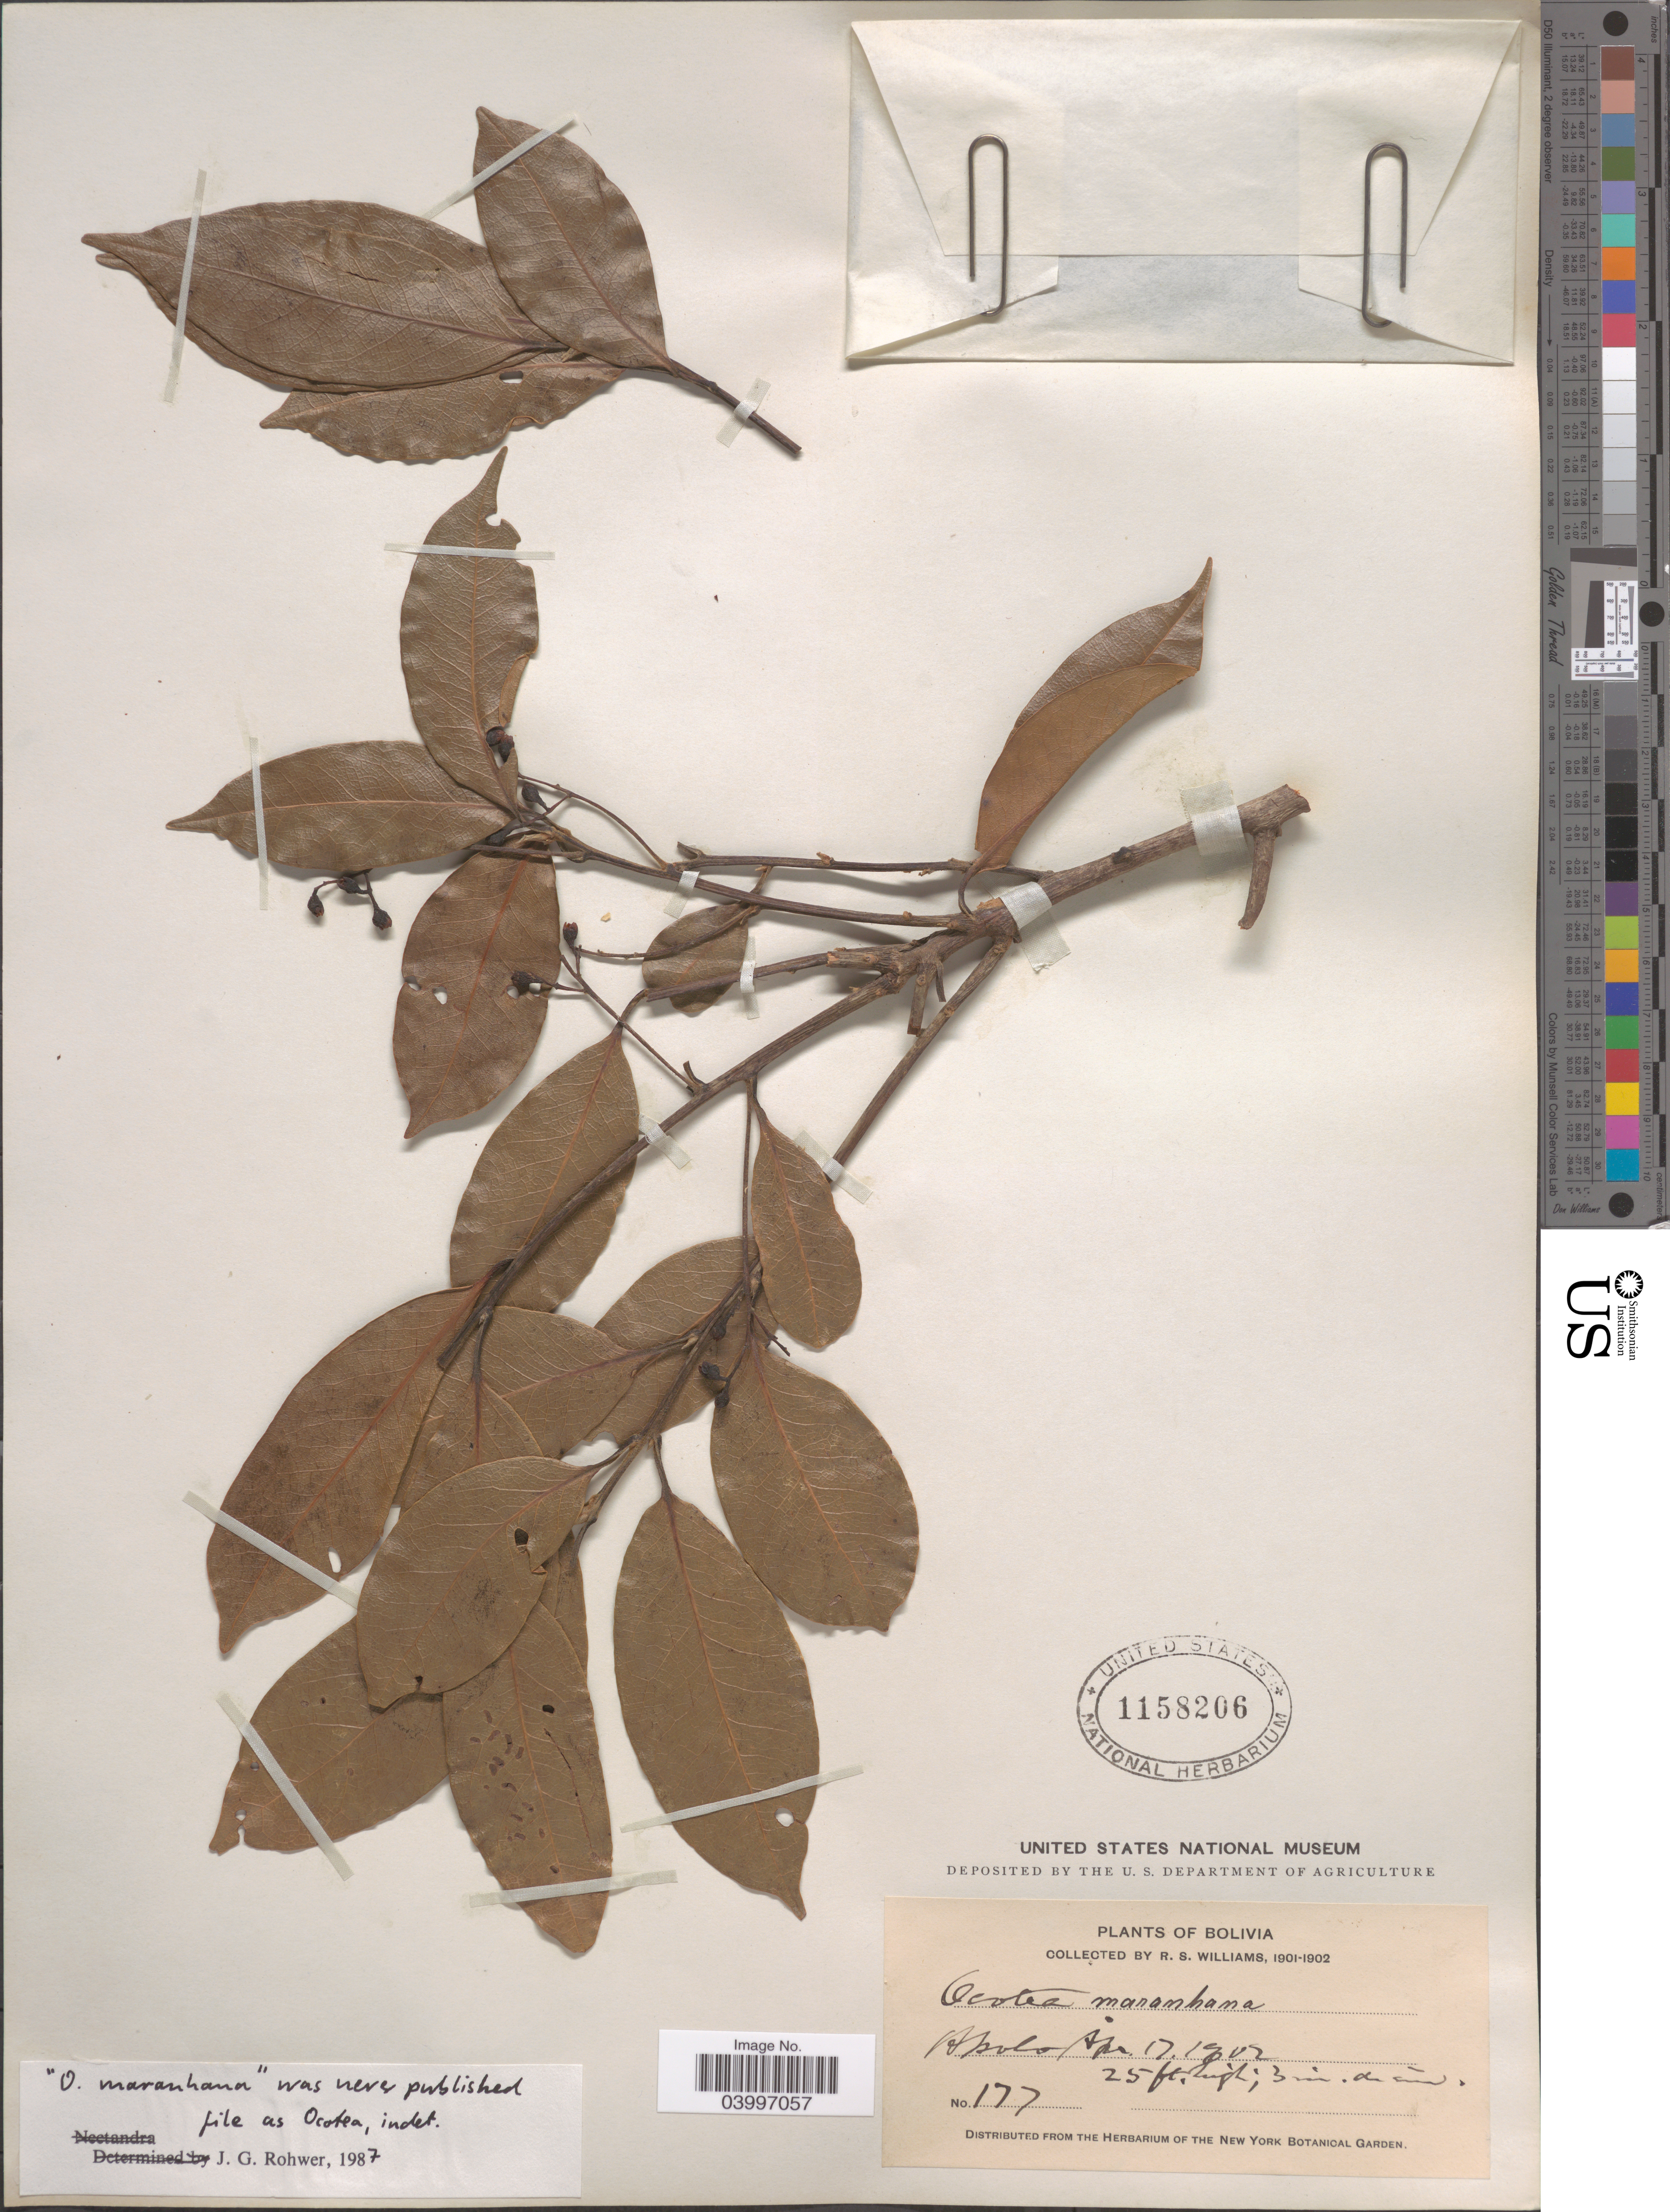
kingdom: Plantae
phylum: Tracheophyta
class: Magnoliopsida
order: Laurales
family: Lauraceae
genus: Ocotea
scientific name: Ocotea sp.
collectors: R. S. Williams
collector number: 177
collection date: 1902-04-17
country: Bolivia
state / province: La Paz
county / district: Franz Tamayo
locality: Apolo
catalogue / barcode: US 1158206